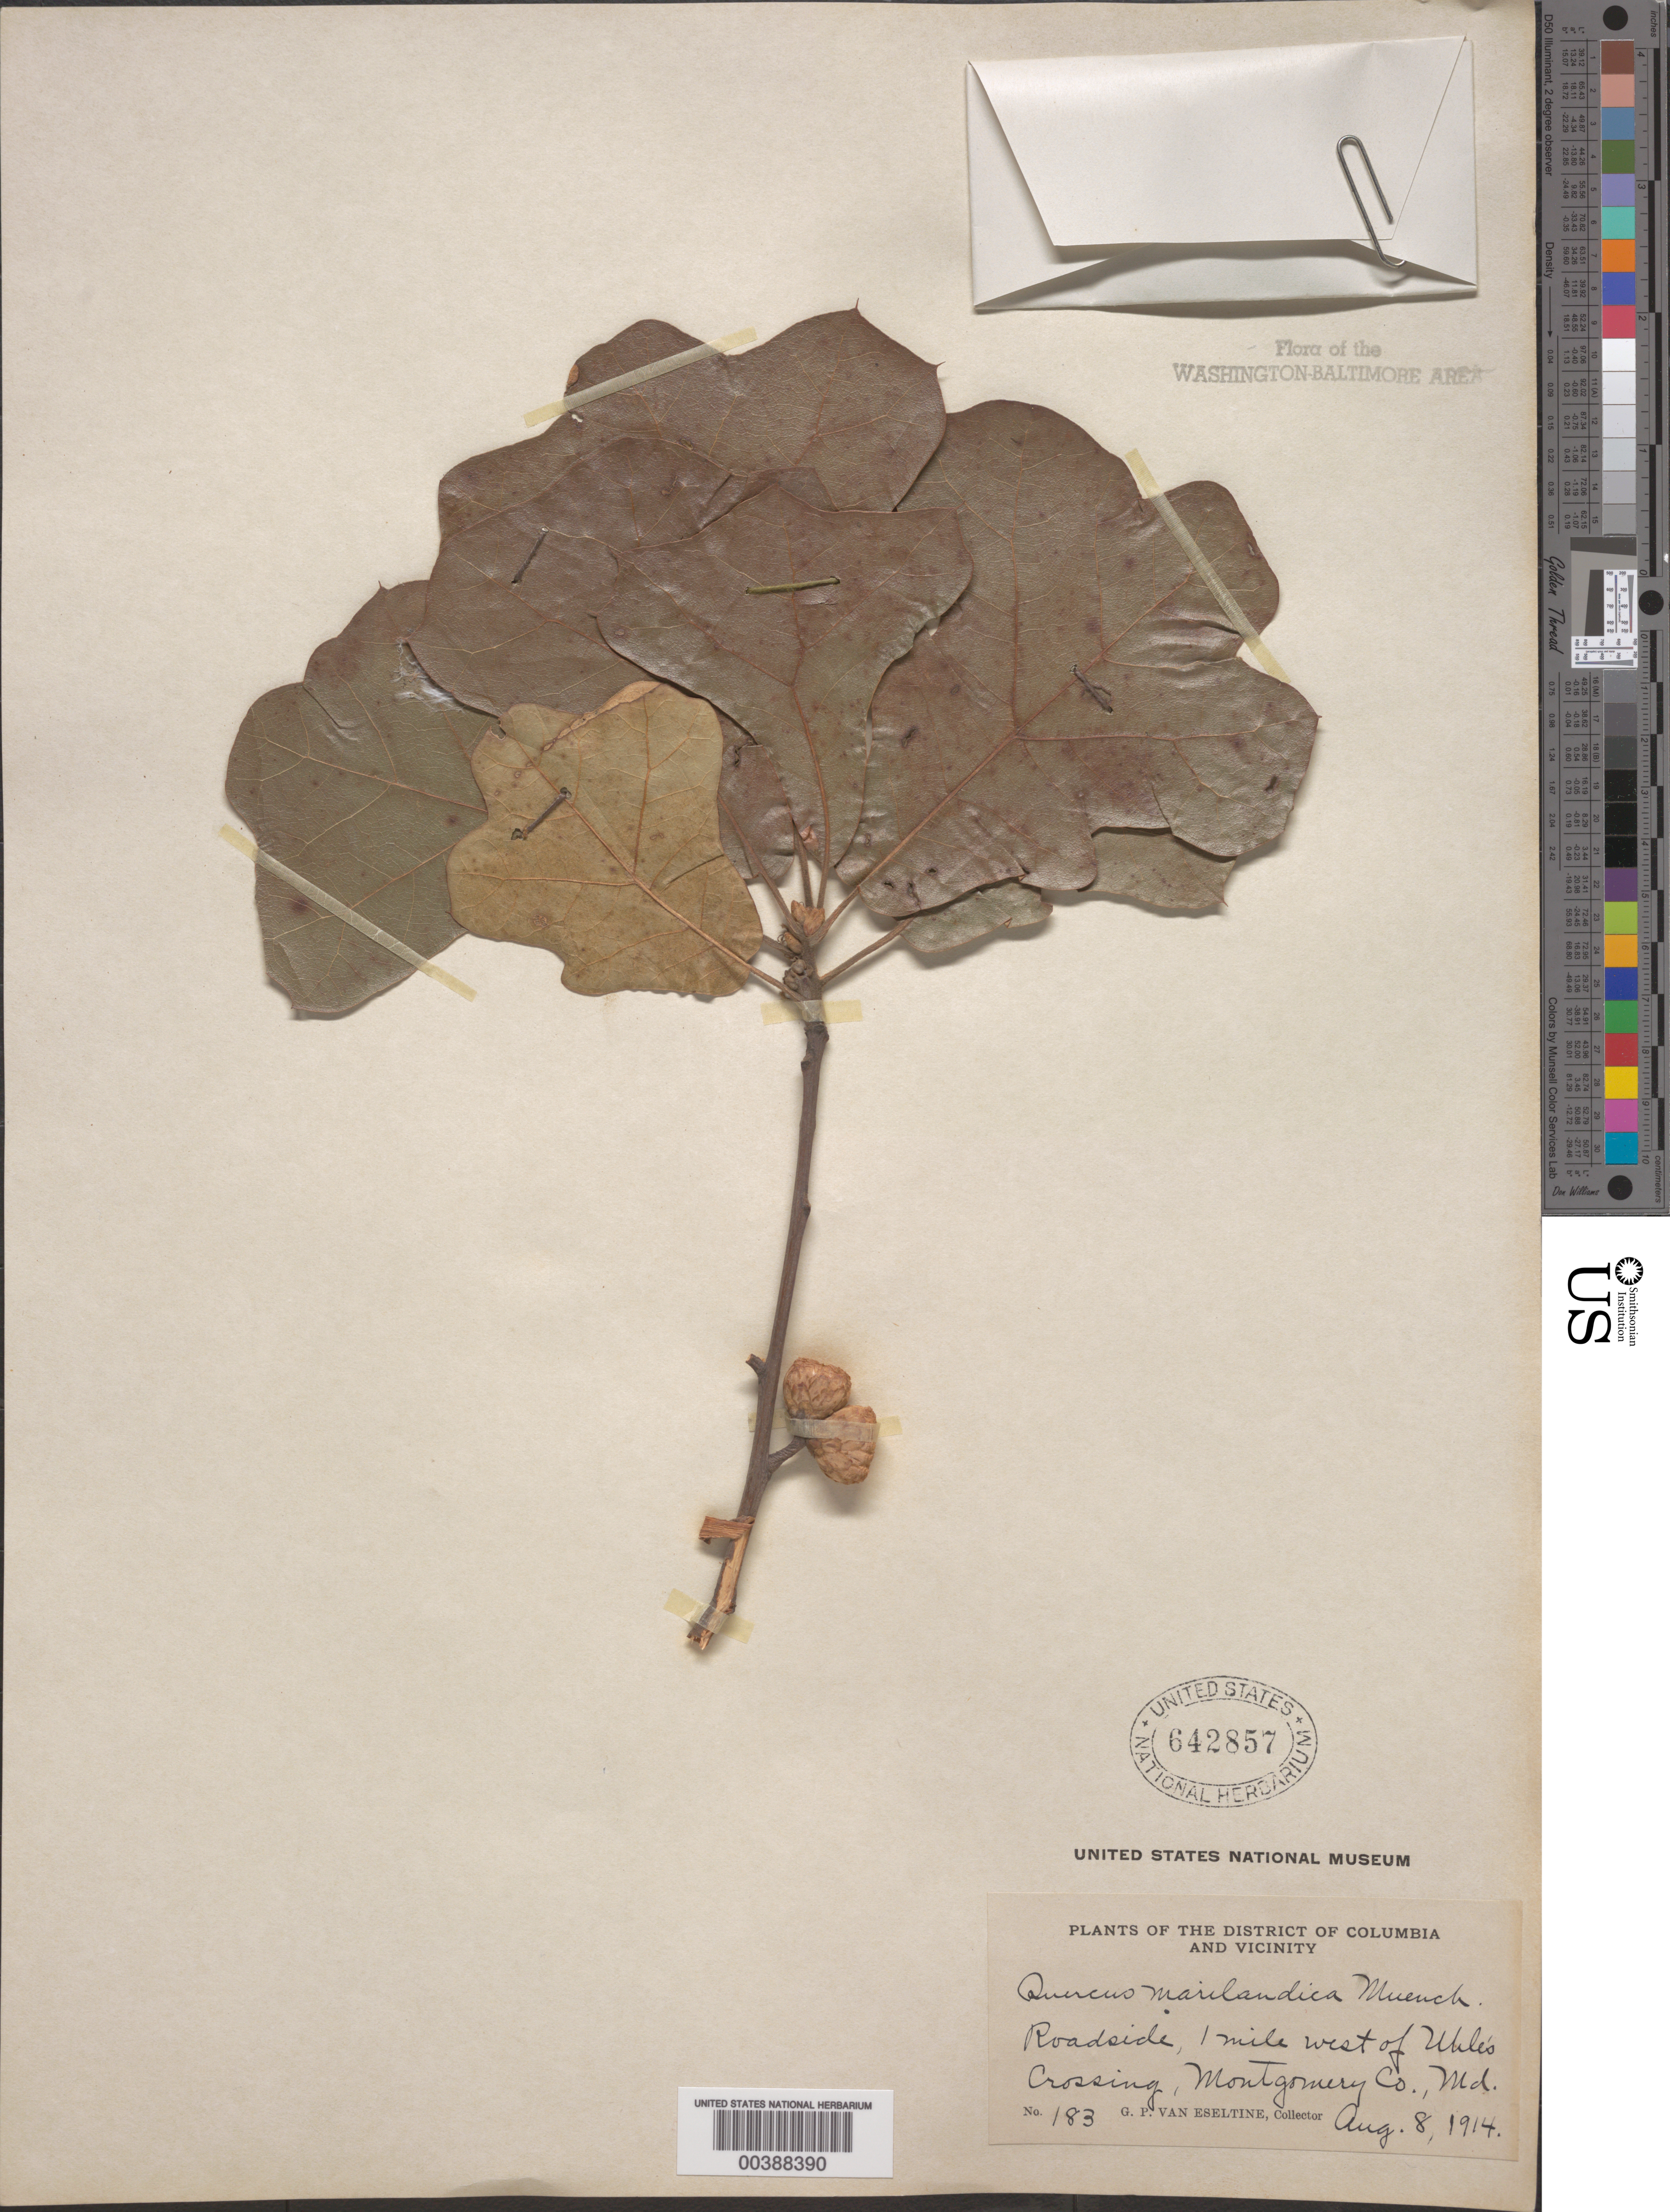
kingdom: Plantae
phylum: Tracheophyta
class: Magnoliopsida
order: Fagales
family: Fagaceae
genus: Quercus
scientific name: Quercus marilandica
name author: (L.) Münchh.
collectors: G. P. Van Eseltine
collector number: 183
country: United States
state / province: Maryland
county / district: Prince George's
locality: West of Uhles Crossing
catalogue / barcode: US 642857